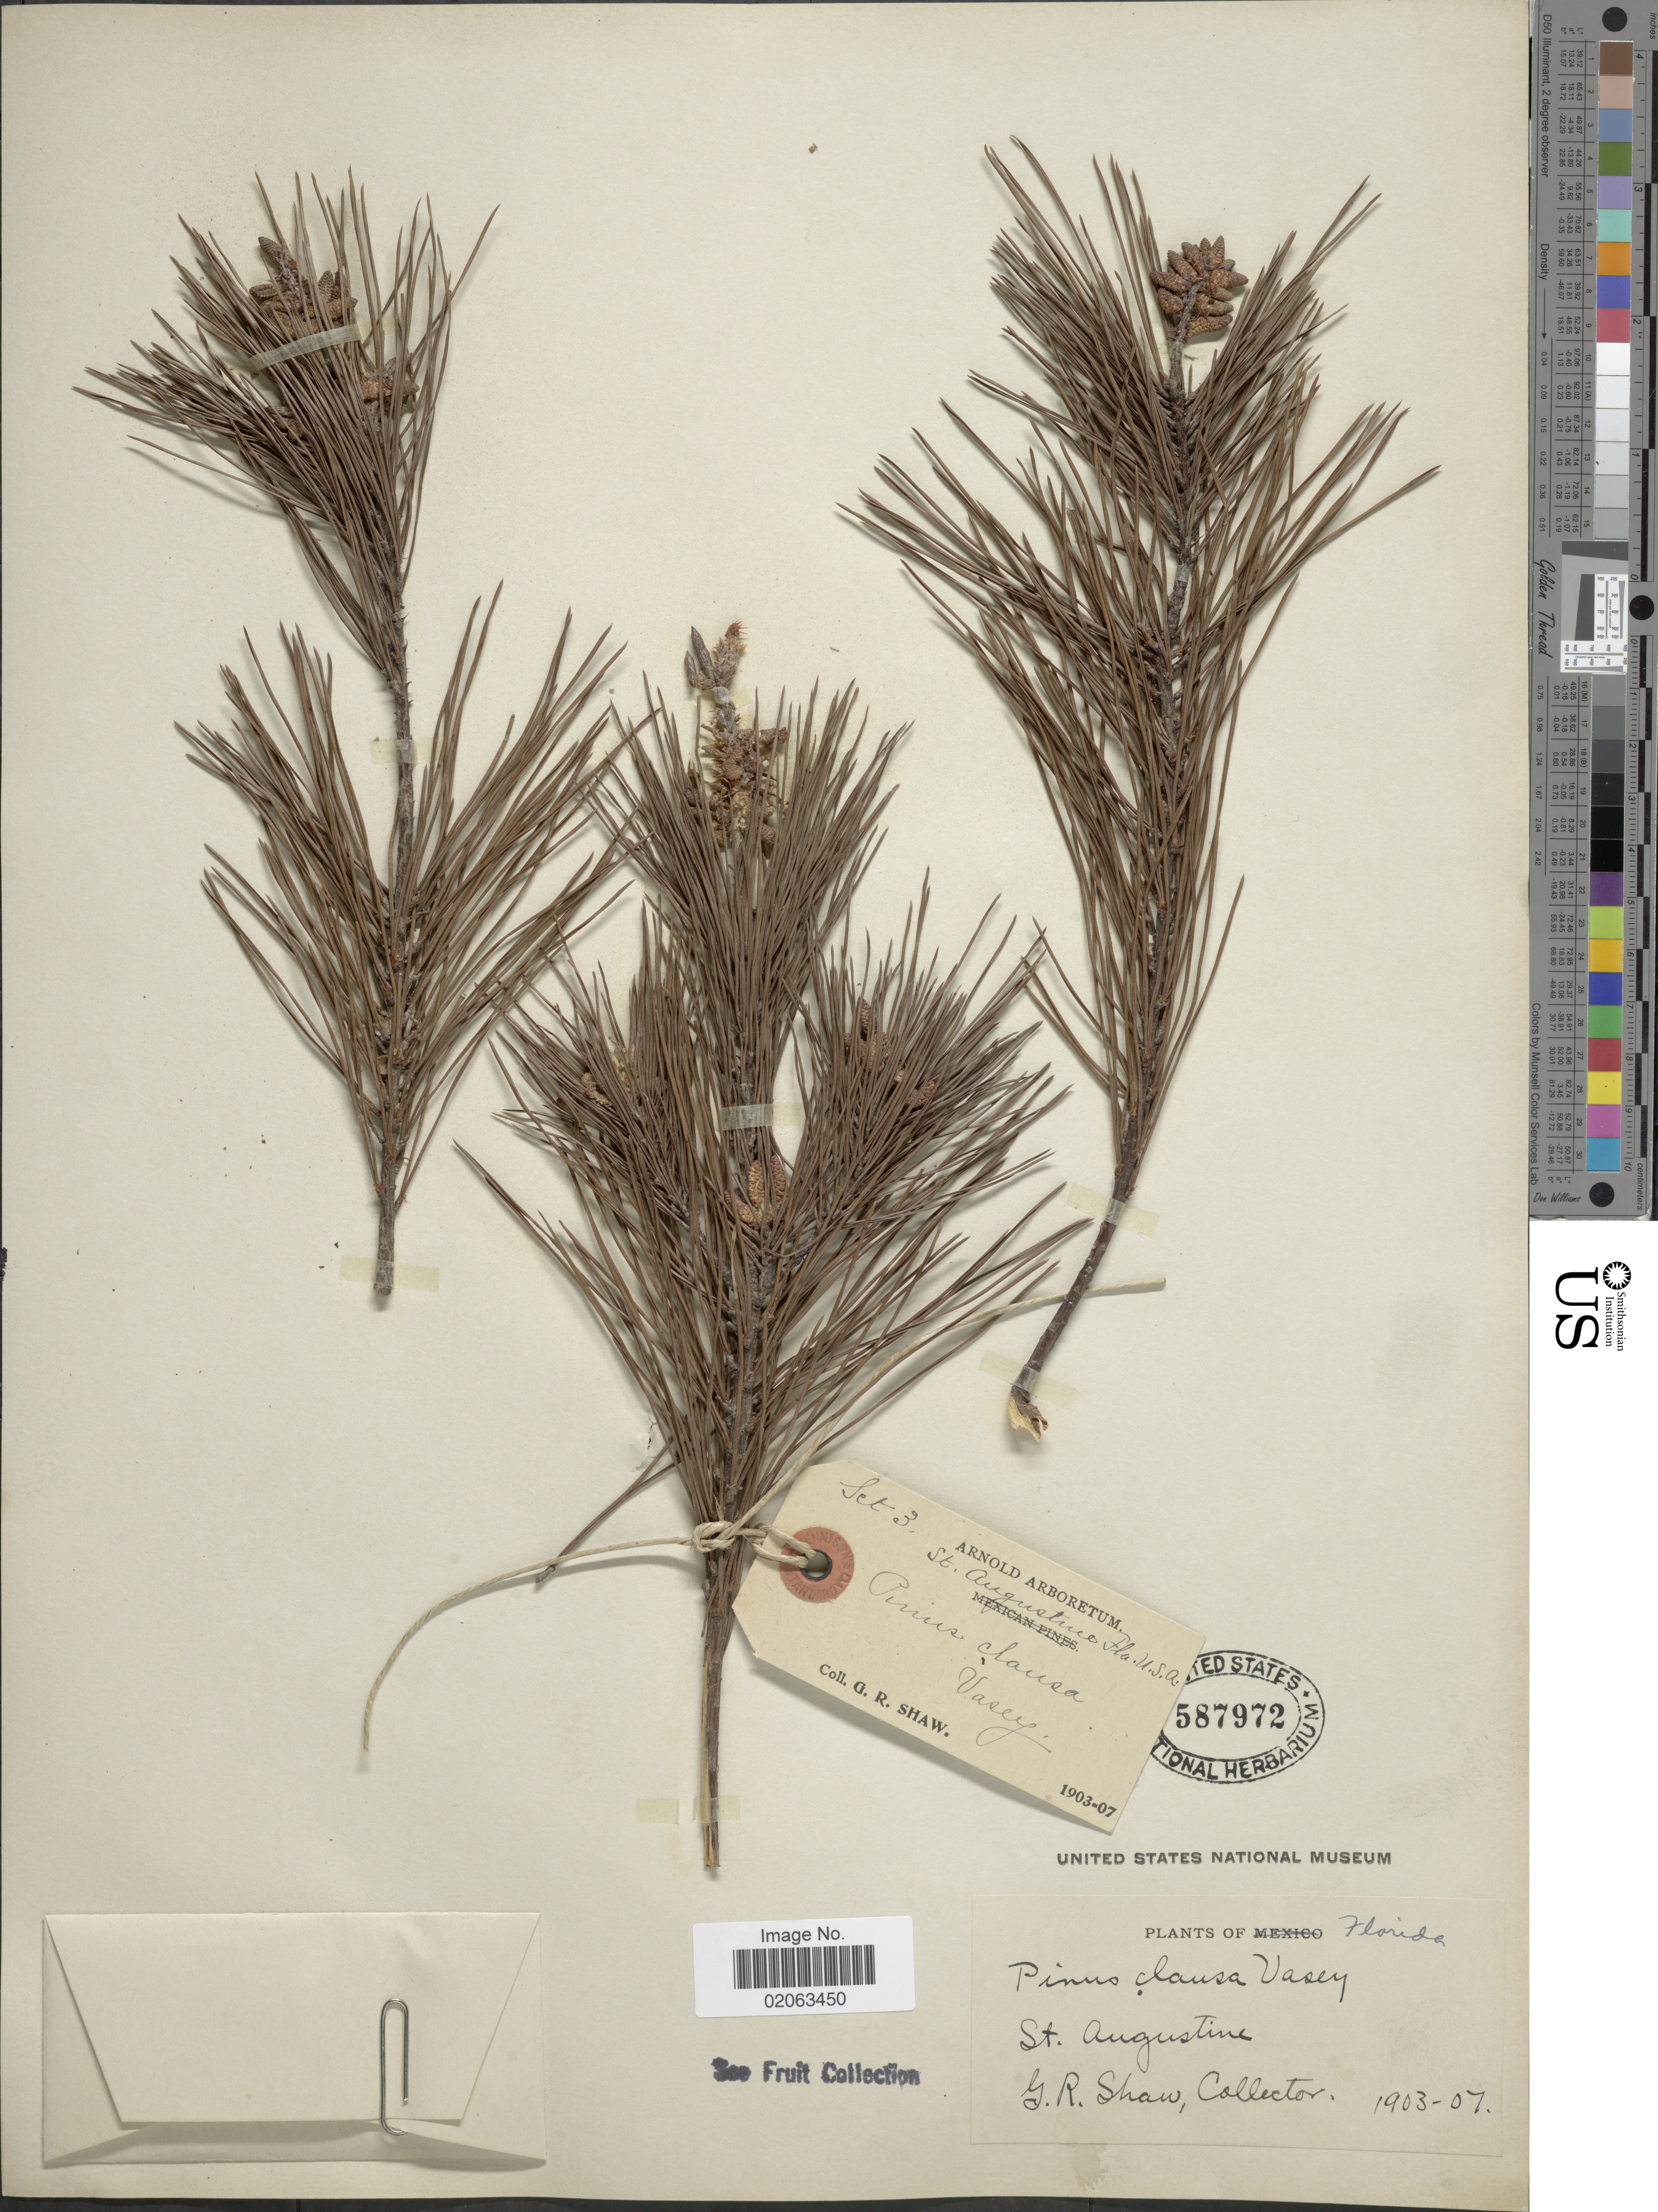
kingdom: Plantae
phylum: Tracheophyta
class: Pinopsida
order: Pinales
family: Pinaceae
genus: Pinus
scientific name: Pinus clausa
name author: (Chapm. ex Engelm.) Vasey ex Sarg.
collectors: G. R. Shaw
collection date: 1903/1907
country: United States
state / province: Florida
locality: Florida, St. Augustine.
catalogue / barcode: US 587972